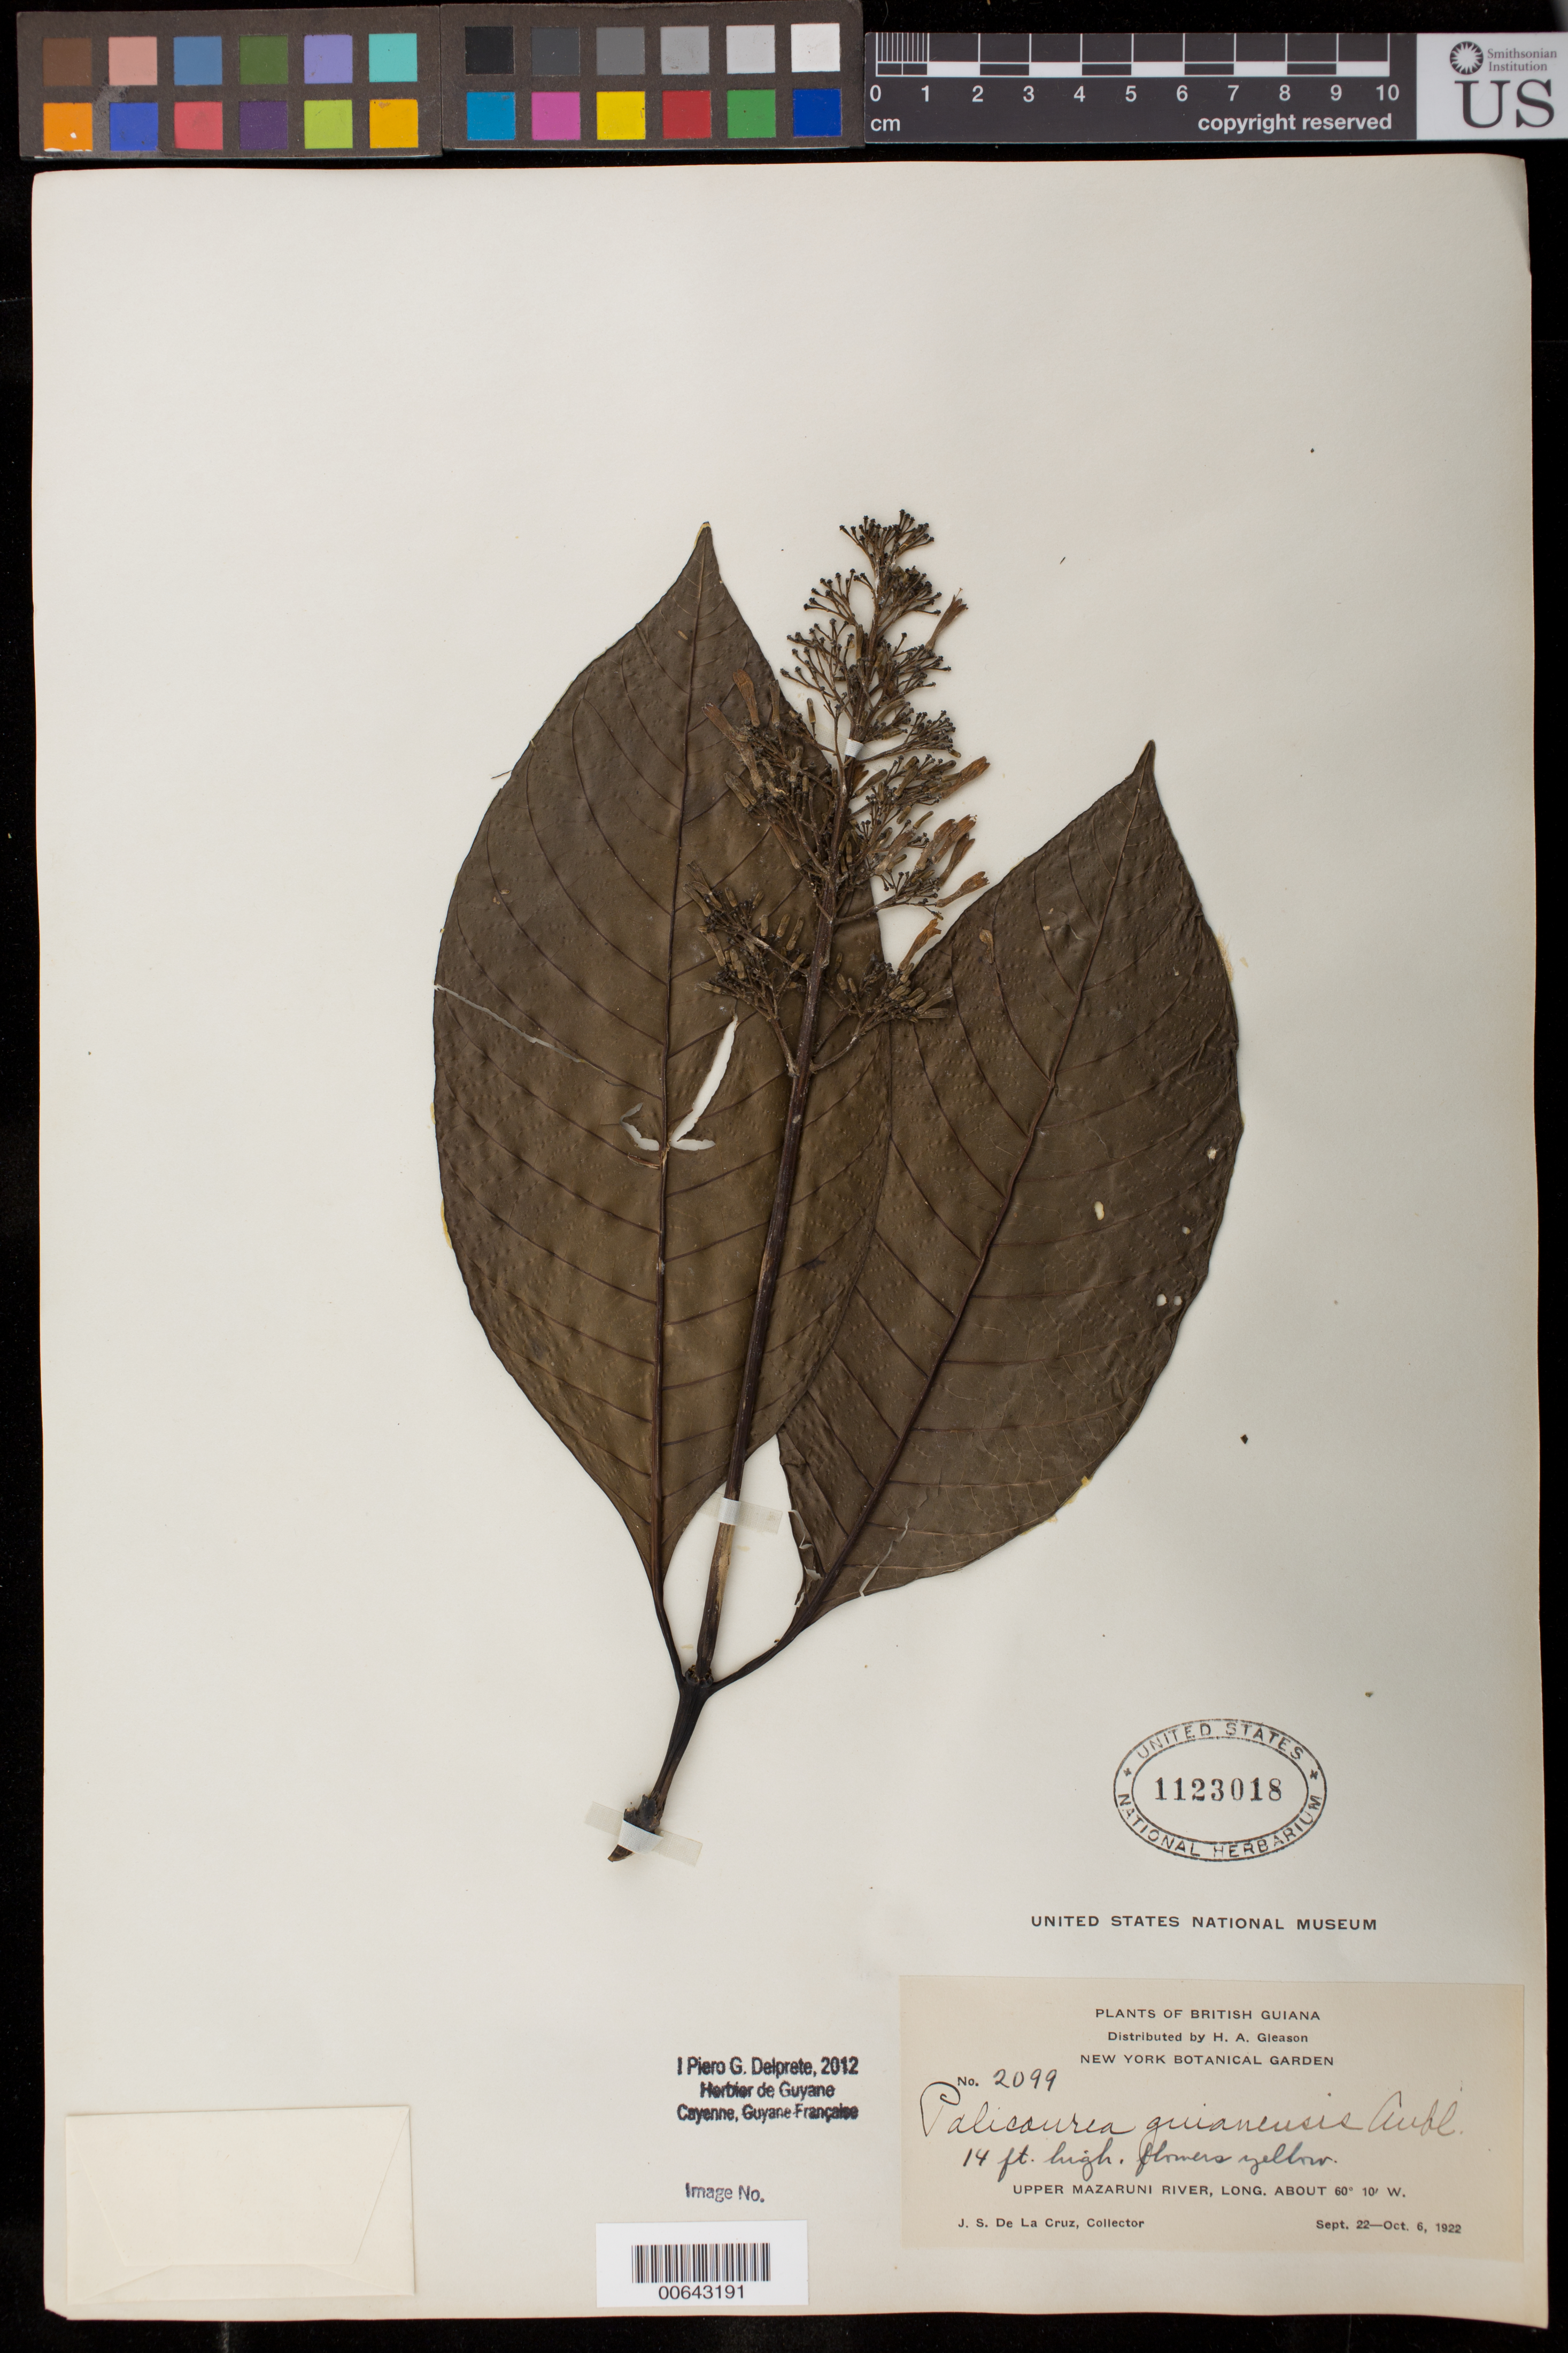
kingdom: Plantae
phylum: Tracheophyta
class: Magnoliopsida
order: Gentianales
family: Rubiaceae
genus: Palicourea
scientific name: Palicourea guianensis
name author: Aubl.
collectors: J. S. de la Cruz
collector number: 2099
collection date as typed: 22-Sep-22 to 6-Oct-22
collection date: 1922-09-22/1922-10-06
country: Guyana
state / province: Cuyuni-Mazaruni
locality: Upper Mazaruni R.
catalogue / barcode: US 1123018